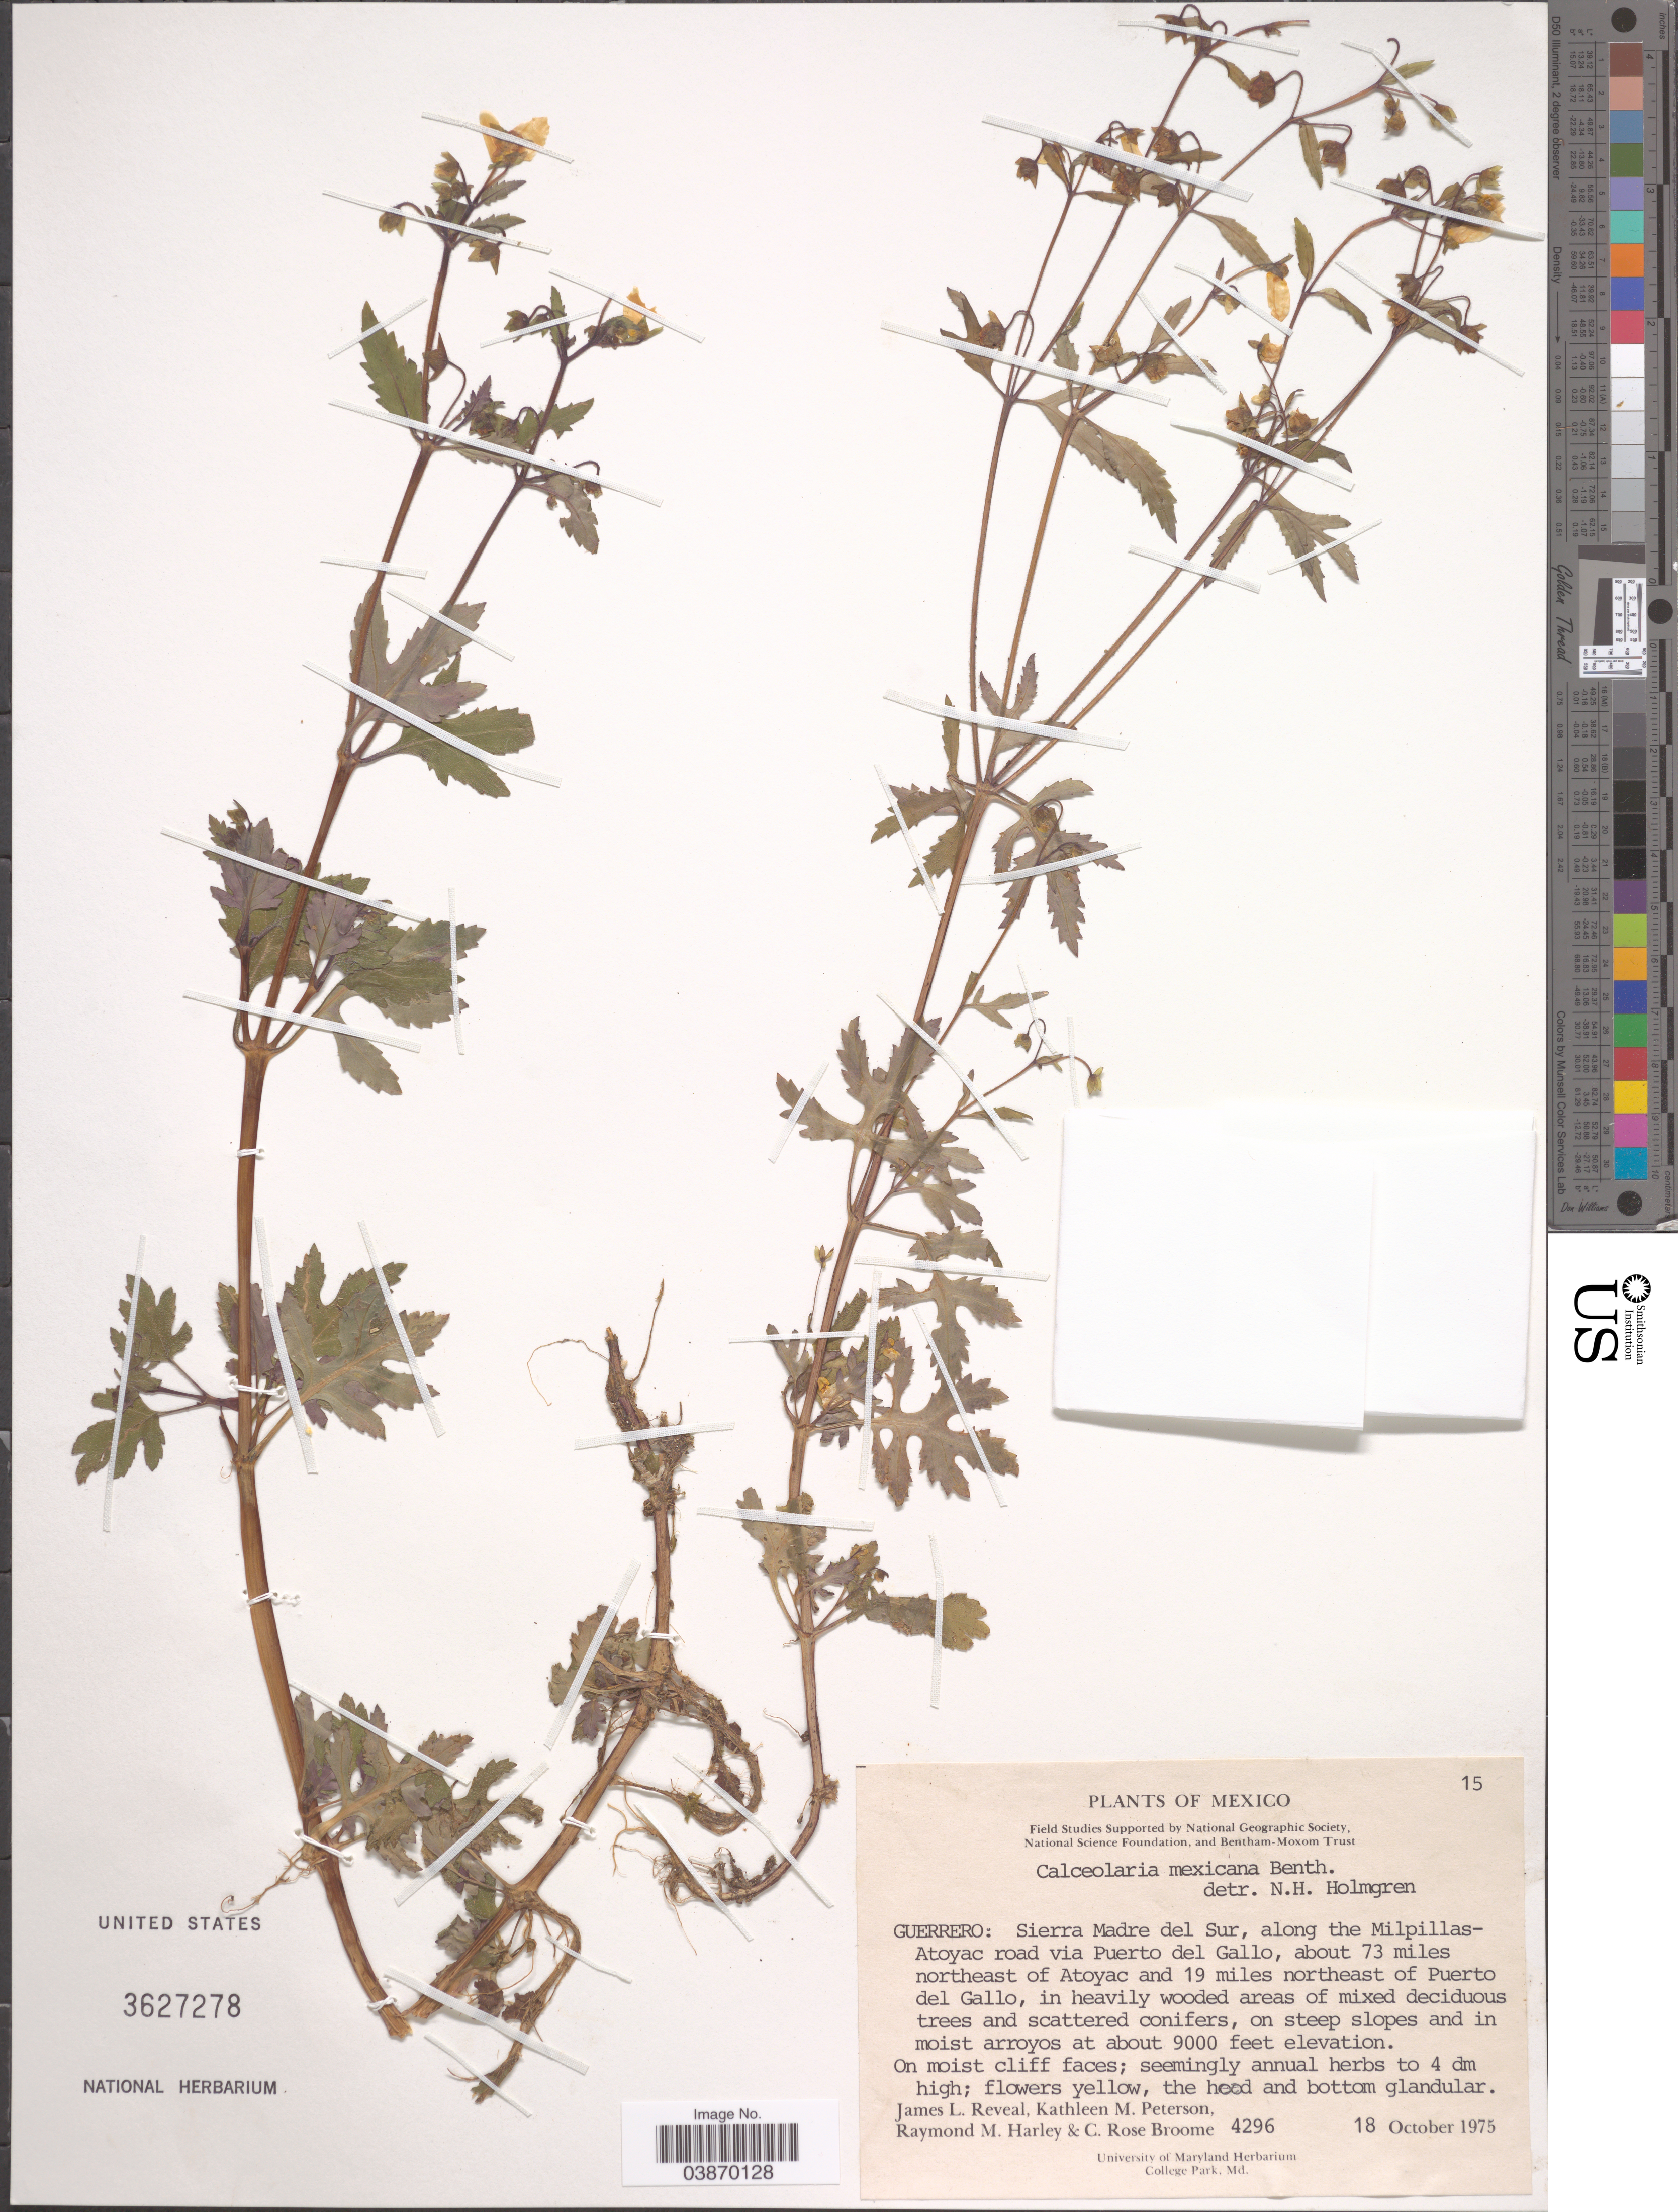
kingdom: Plantae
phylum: Tracheophyta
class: Magnoliopsida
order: Lamiales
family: Calceolariaceae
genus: Calceolaria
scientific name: Calceolaria mexicana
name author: Benth.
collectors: J. L. Reveal, K. Peterson, R. M. Harley & C. R. Broome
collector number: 4296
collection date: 1975-10-18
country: Mexico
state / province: Guerrero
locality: Sierra Madre del Sur, along the Milpillas Atoyac road via Puerto del Gallo, about 73 miles northeast of Atoyac and 19 miles northeast of Puerto del Gallo.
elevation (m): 2743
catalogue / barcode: US 3627278